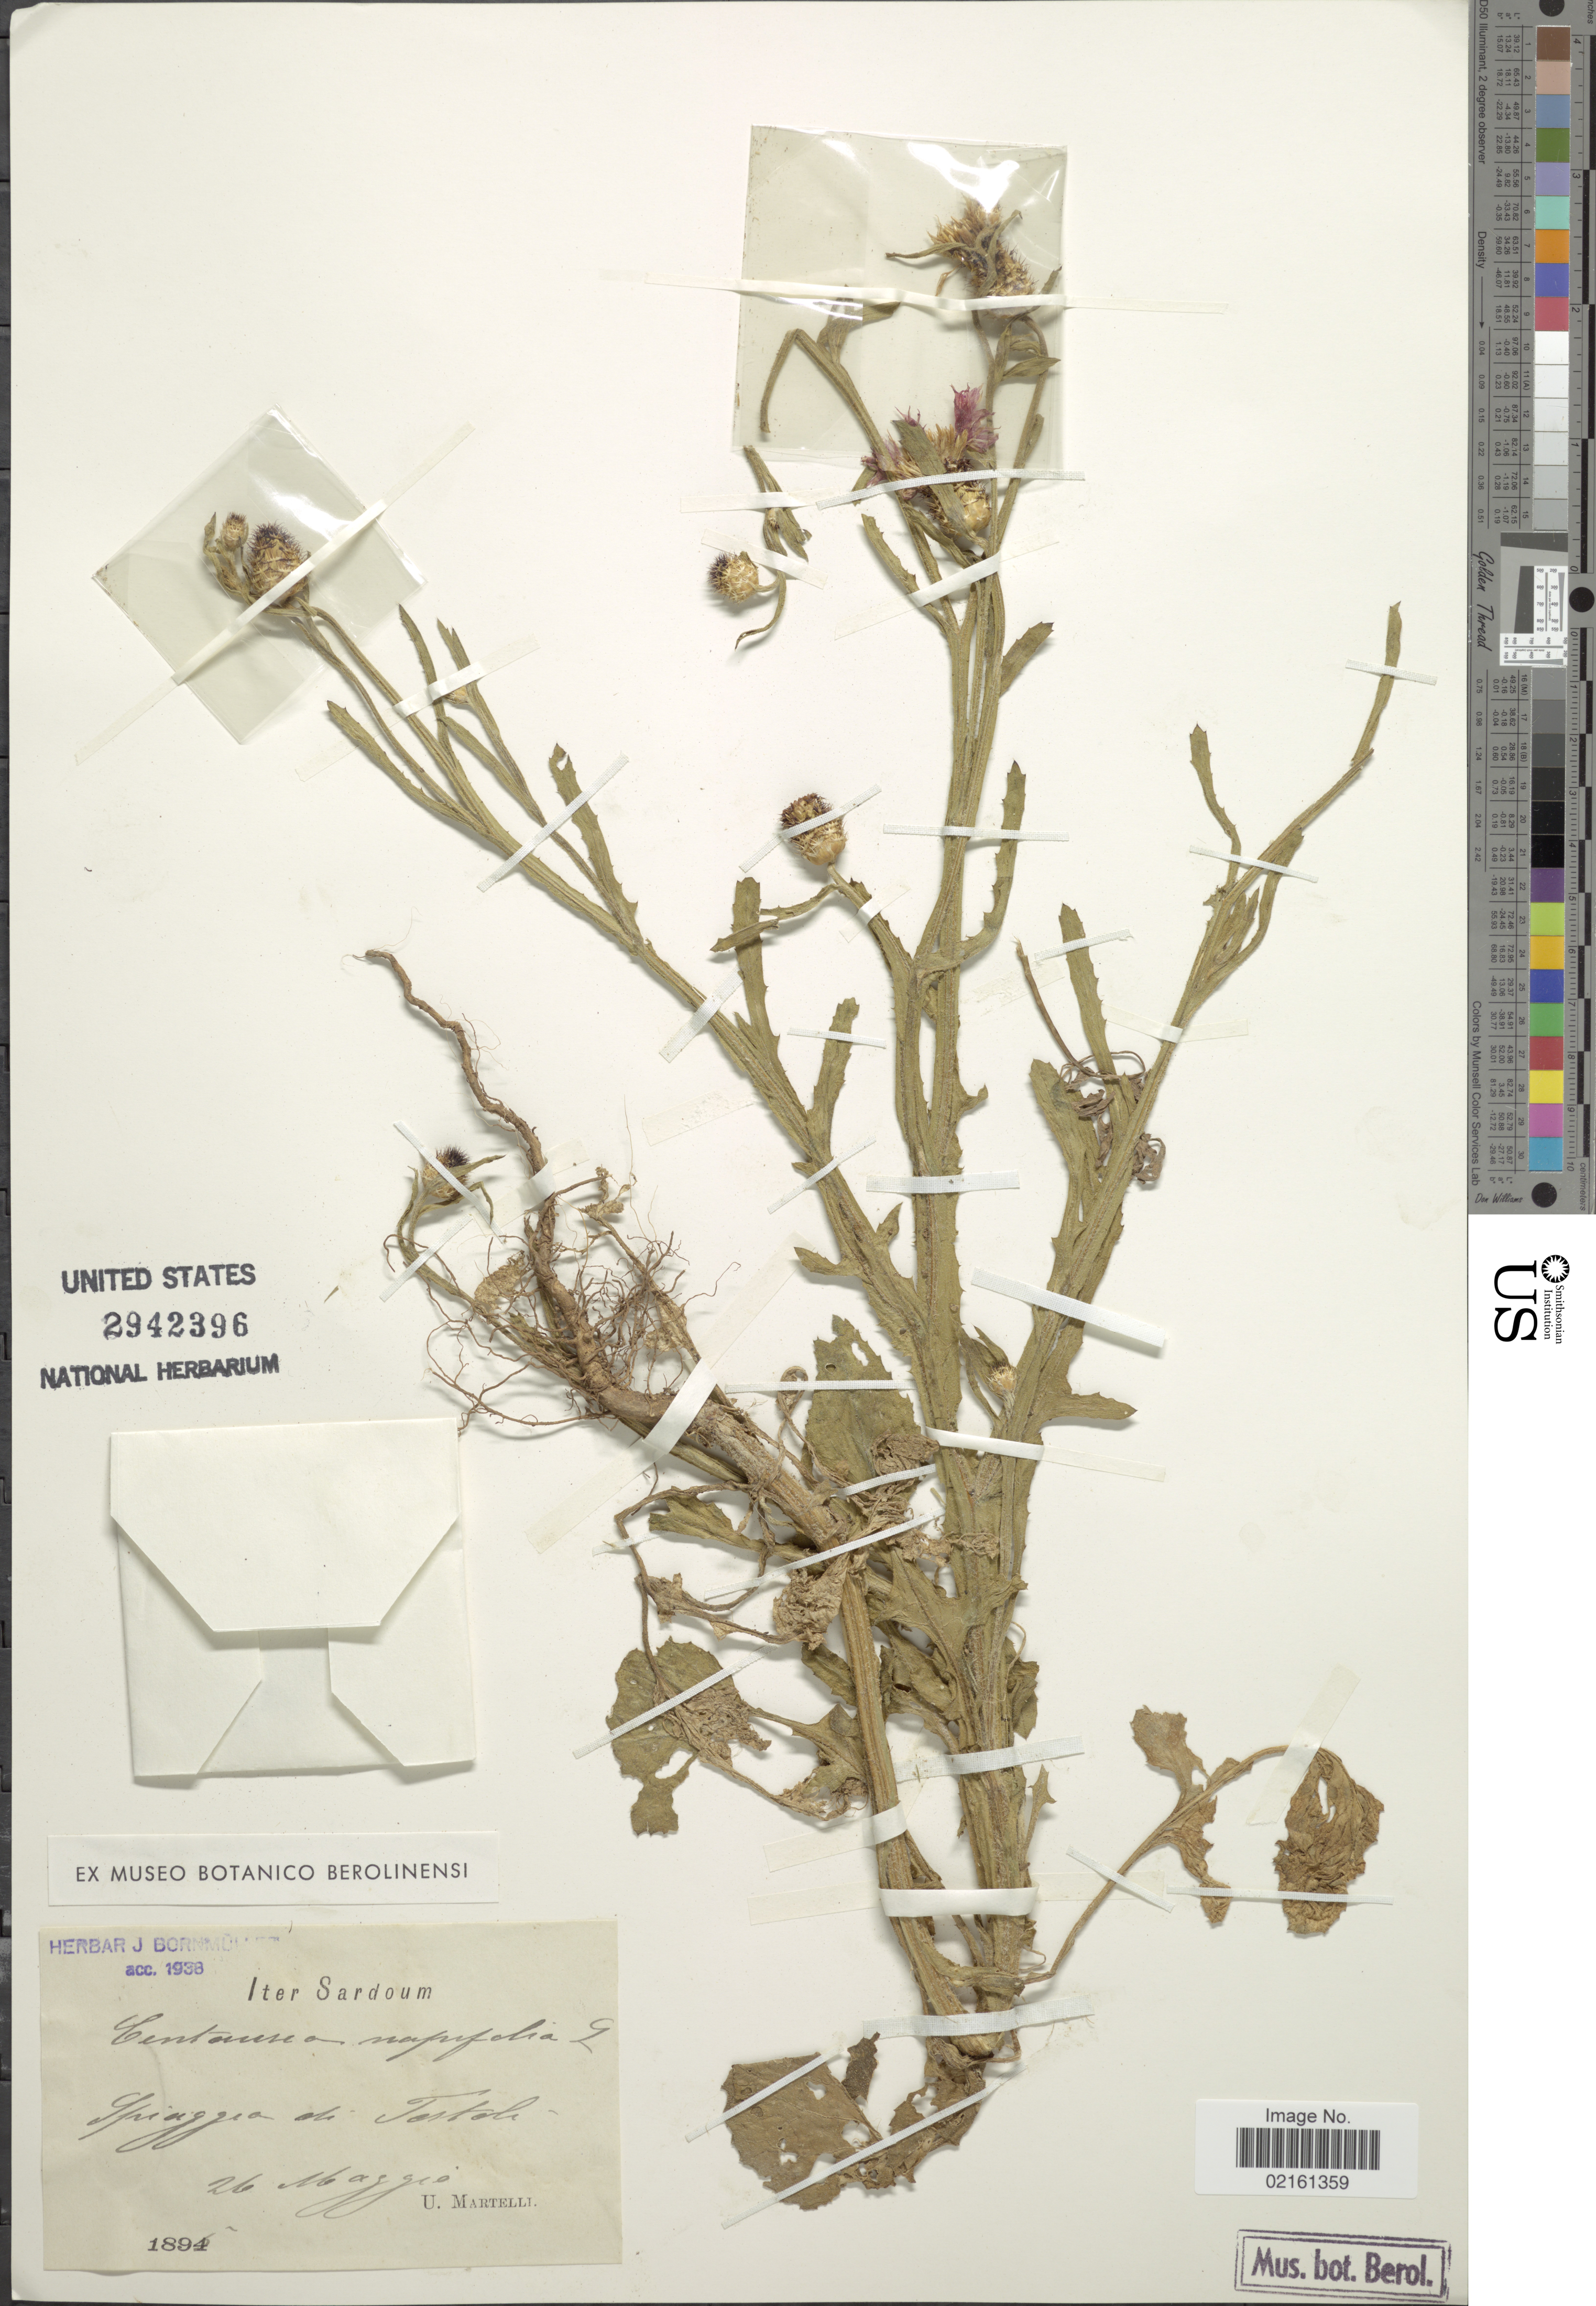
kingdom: Plantae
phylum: Tracheophyta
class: Magnoliopsida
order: Asterales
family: Asteraceae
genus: Centaurea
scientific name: Centaurea napifolia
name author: L.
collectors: U. Martelli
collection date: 1895-05-26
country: Italy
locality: Sardoum, Spinggea di Tartoli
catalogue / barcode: US 2942396